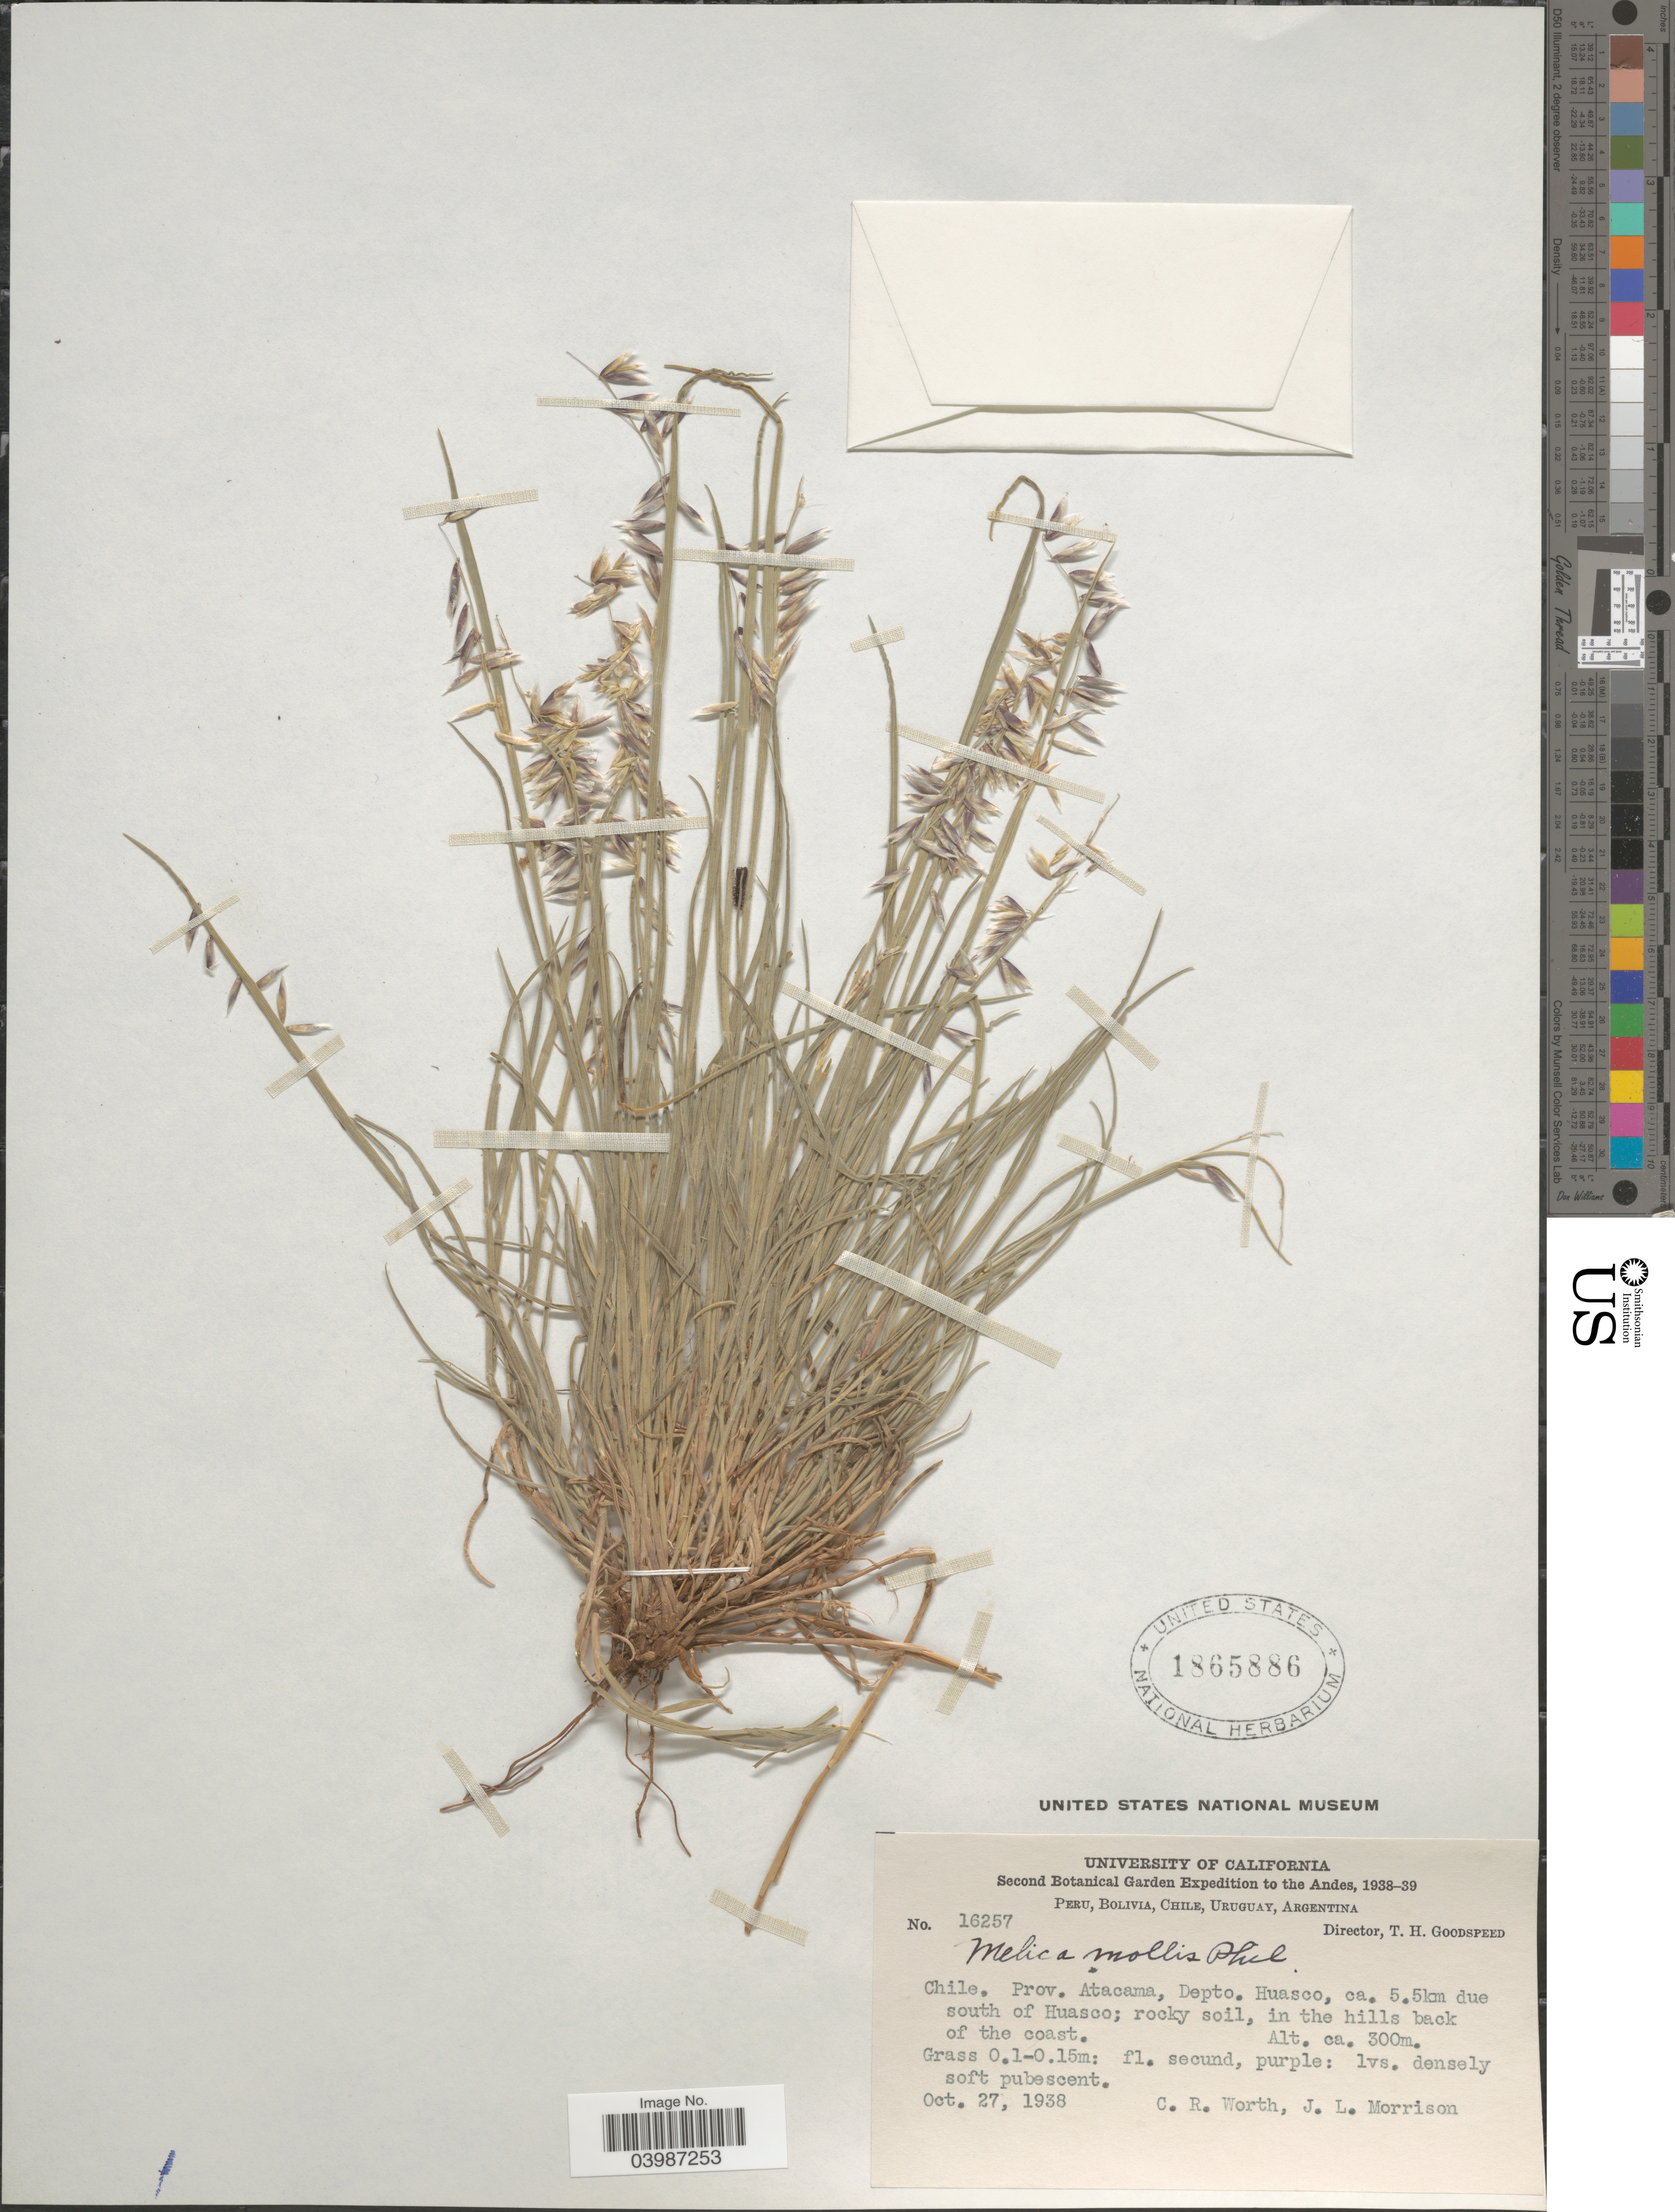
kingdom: Plantae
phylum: Tracheophyta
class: Liliopsida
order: Poales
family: Poaceae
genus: Melica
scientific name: Melica mollis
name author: Phil.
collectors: C. R. Worth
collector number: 16257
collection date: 1938-10-27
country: Chile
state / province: Atacama (III)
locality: Prov. Atacama, Depto. Huasco, ca. 5.5km due south of Huasco.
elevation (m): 300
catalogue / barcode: US 1865886